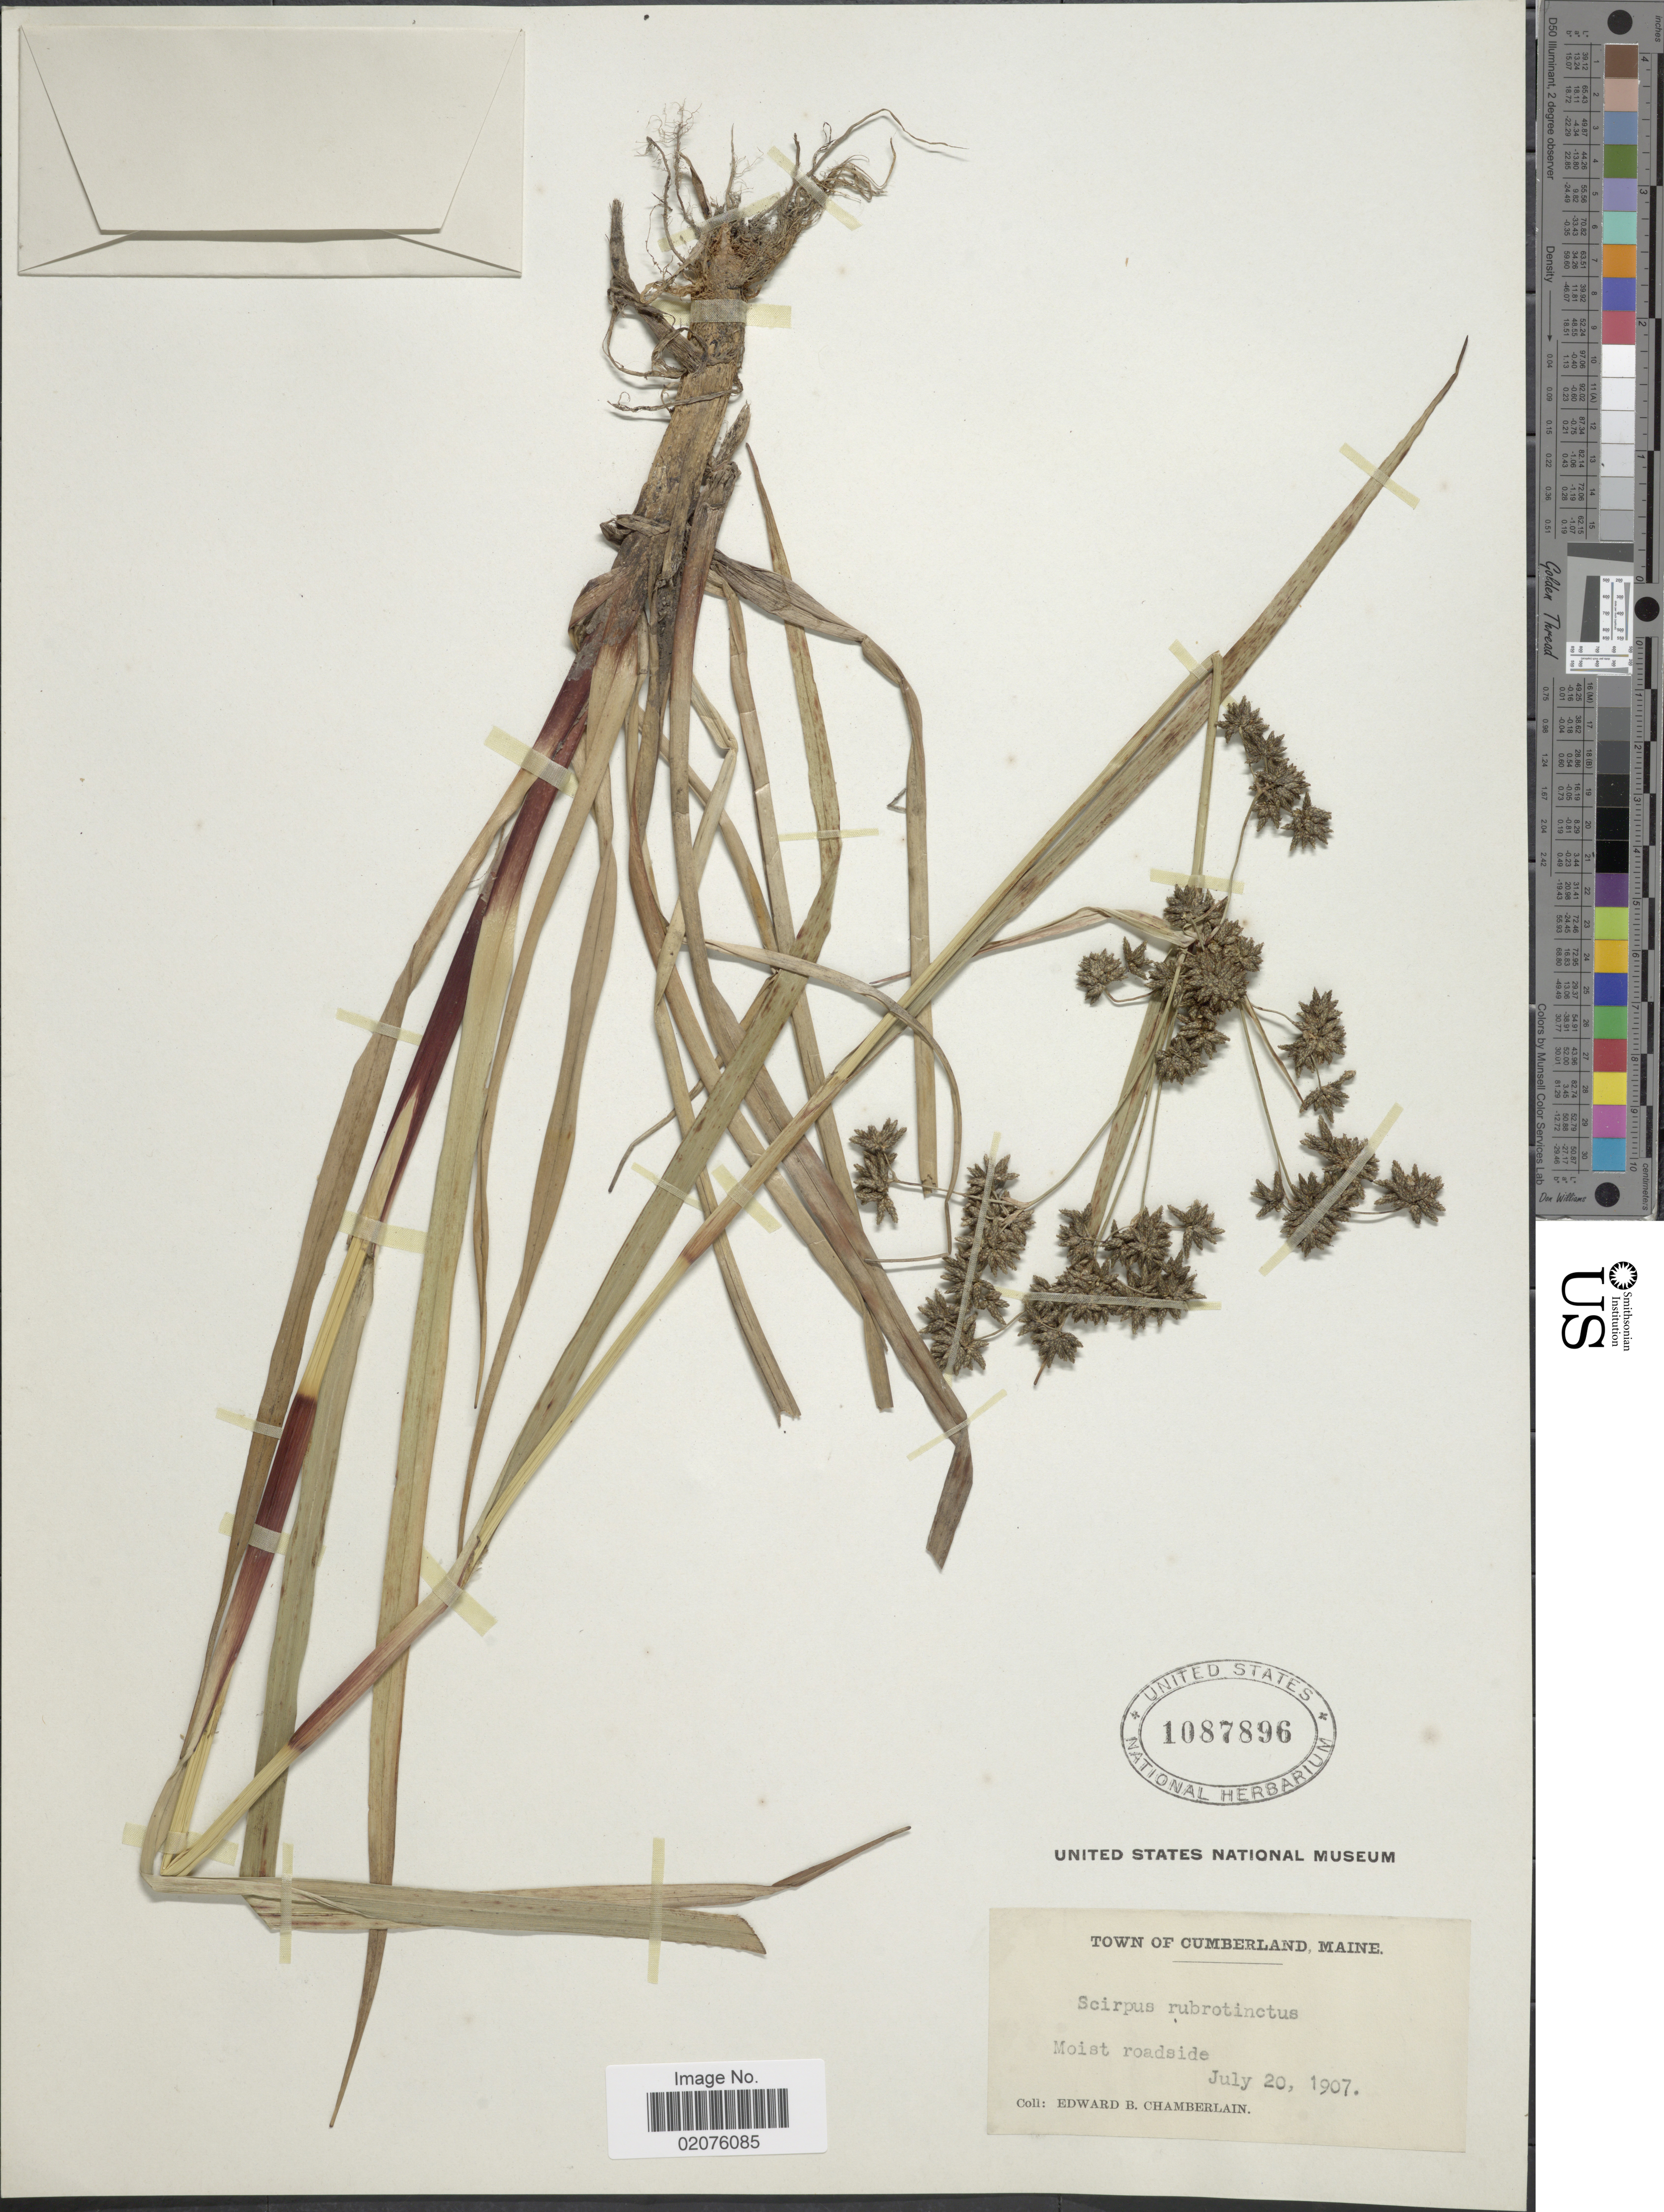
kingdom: Plantae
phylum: Tracheophyta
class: Liliopsida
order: Poales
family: Cyperaceae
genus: Scirpus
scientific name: Scirpus microcarpus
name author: J. Presl & C. Presl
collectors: E. Chamberlain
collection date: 1907-07-20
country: United States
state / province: Maine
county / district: Cumberland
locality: Cumberland,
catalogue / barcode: US 1087896